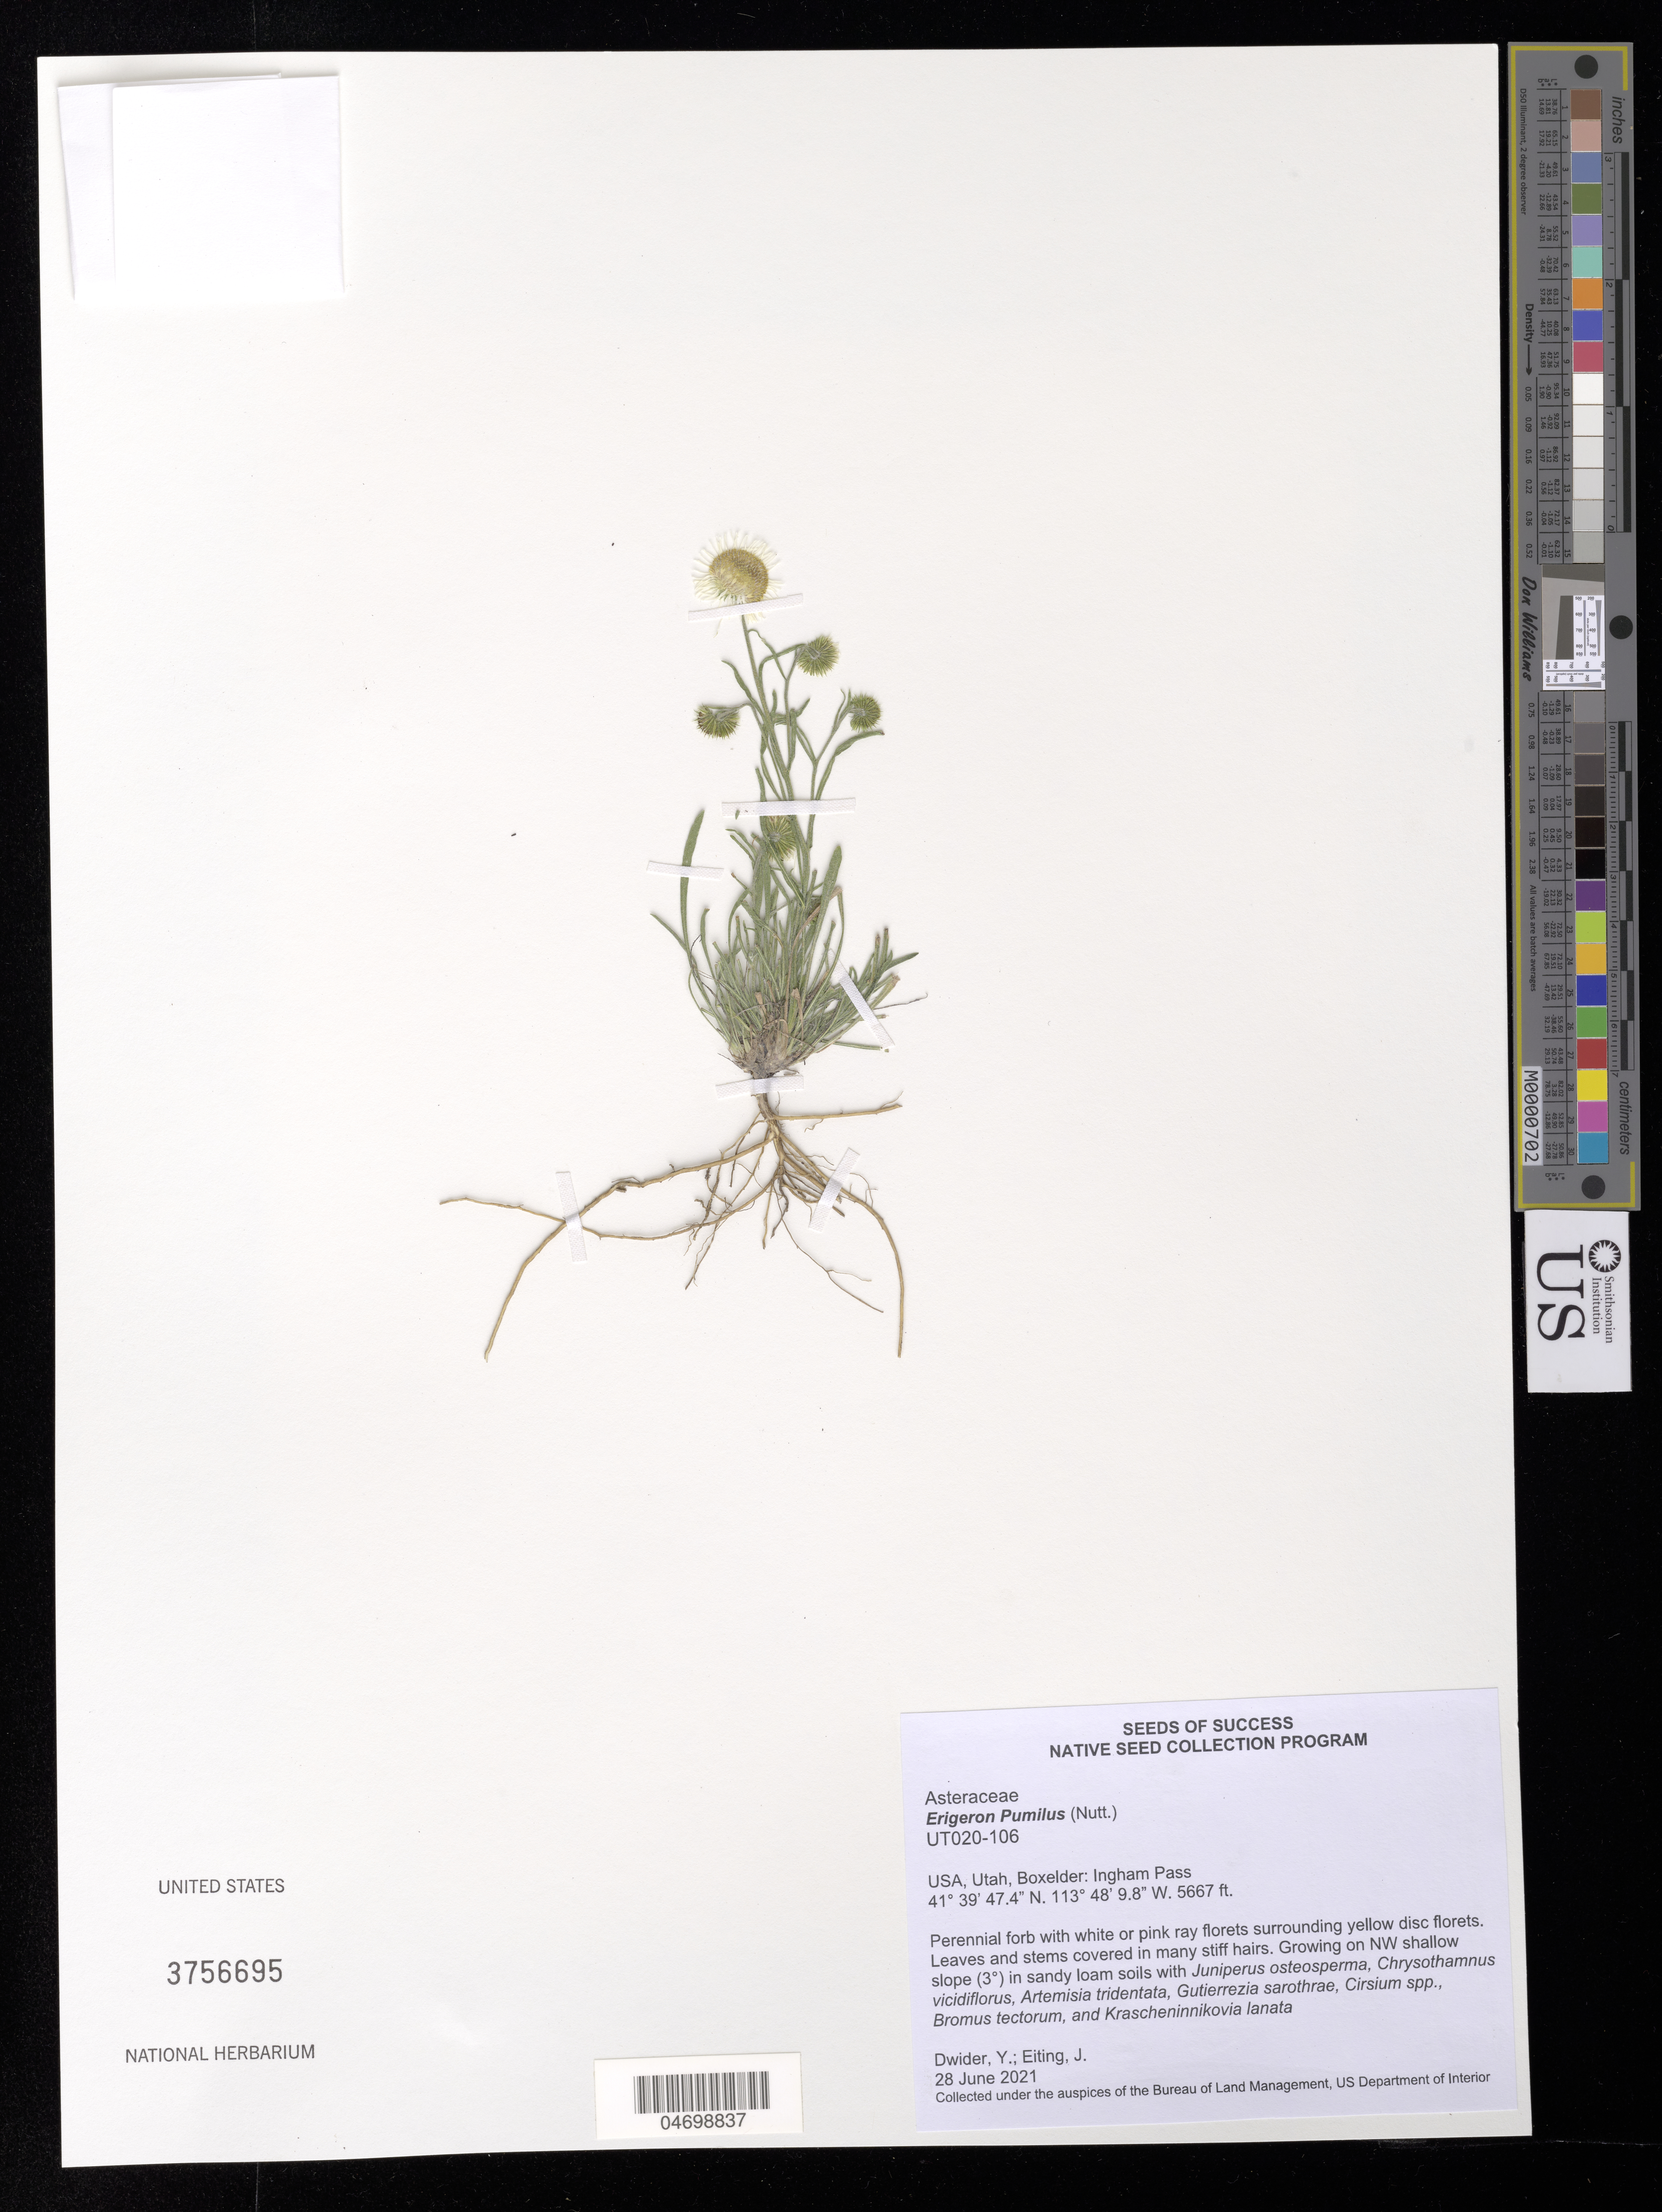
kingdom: Plantae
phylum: Tracheophyta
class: Magnoliopsida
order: Asterales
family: Asteraceae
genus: Erigeron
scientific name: Erigeron pumilus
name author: Nutt.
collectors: Y. Dwider & J. Eiting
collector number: UT020-106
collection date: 2021-06-28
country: United States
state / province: Utah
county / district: Box Elder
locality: Ingham Pass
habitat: Sandy loam soils with Artemisia tridentata, Cirsium sp., Bromus tectorum, etc.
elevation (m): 1727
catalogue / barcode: US 3756695